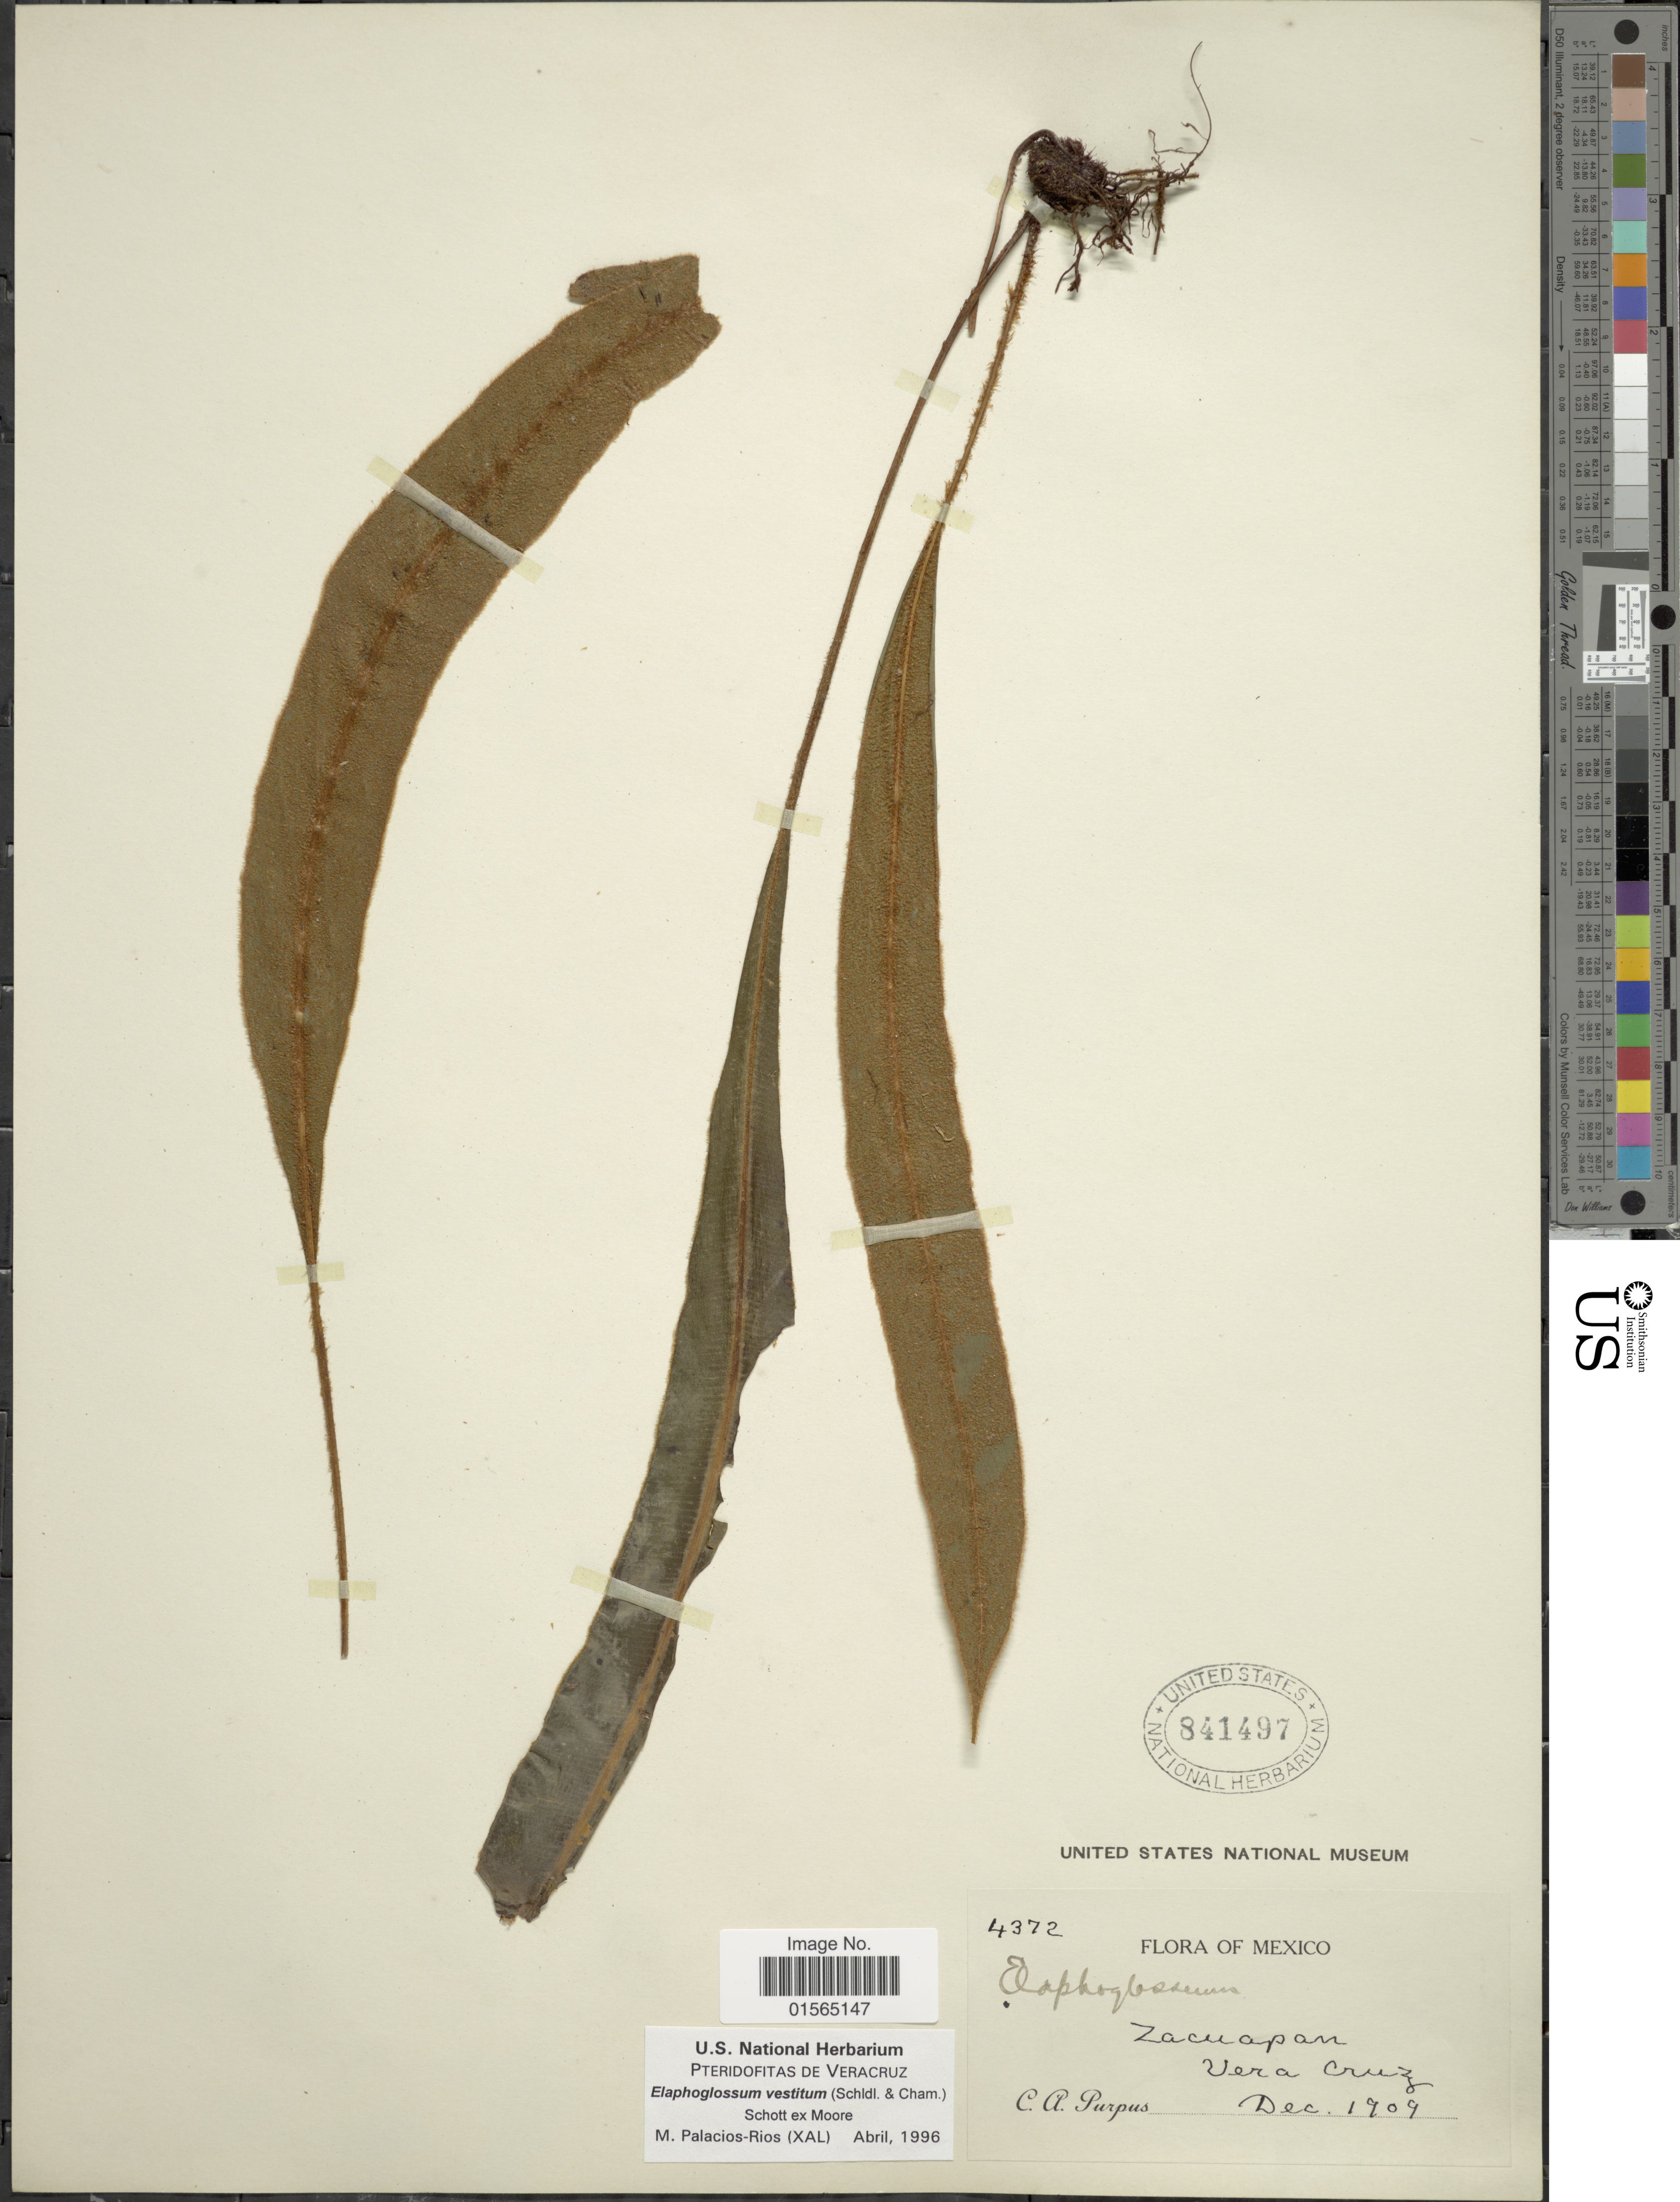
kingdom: Plantae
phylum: Tracheophyta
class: Polypodiopsida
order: Polypodiales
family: Dryopteridaceae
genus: Elaphoglossum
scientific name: Elaphoglossum vestitum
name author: (Schltdl. & Cham.) Schott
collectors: C. A. Purpus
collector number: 4372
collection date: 1909-12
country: Mexico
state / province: Veracruz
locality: Zacuapan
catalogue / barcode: US 841497